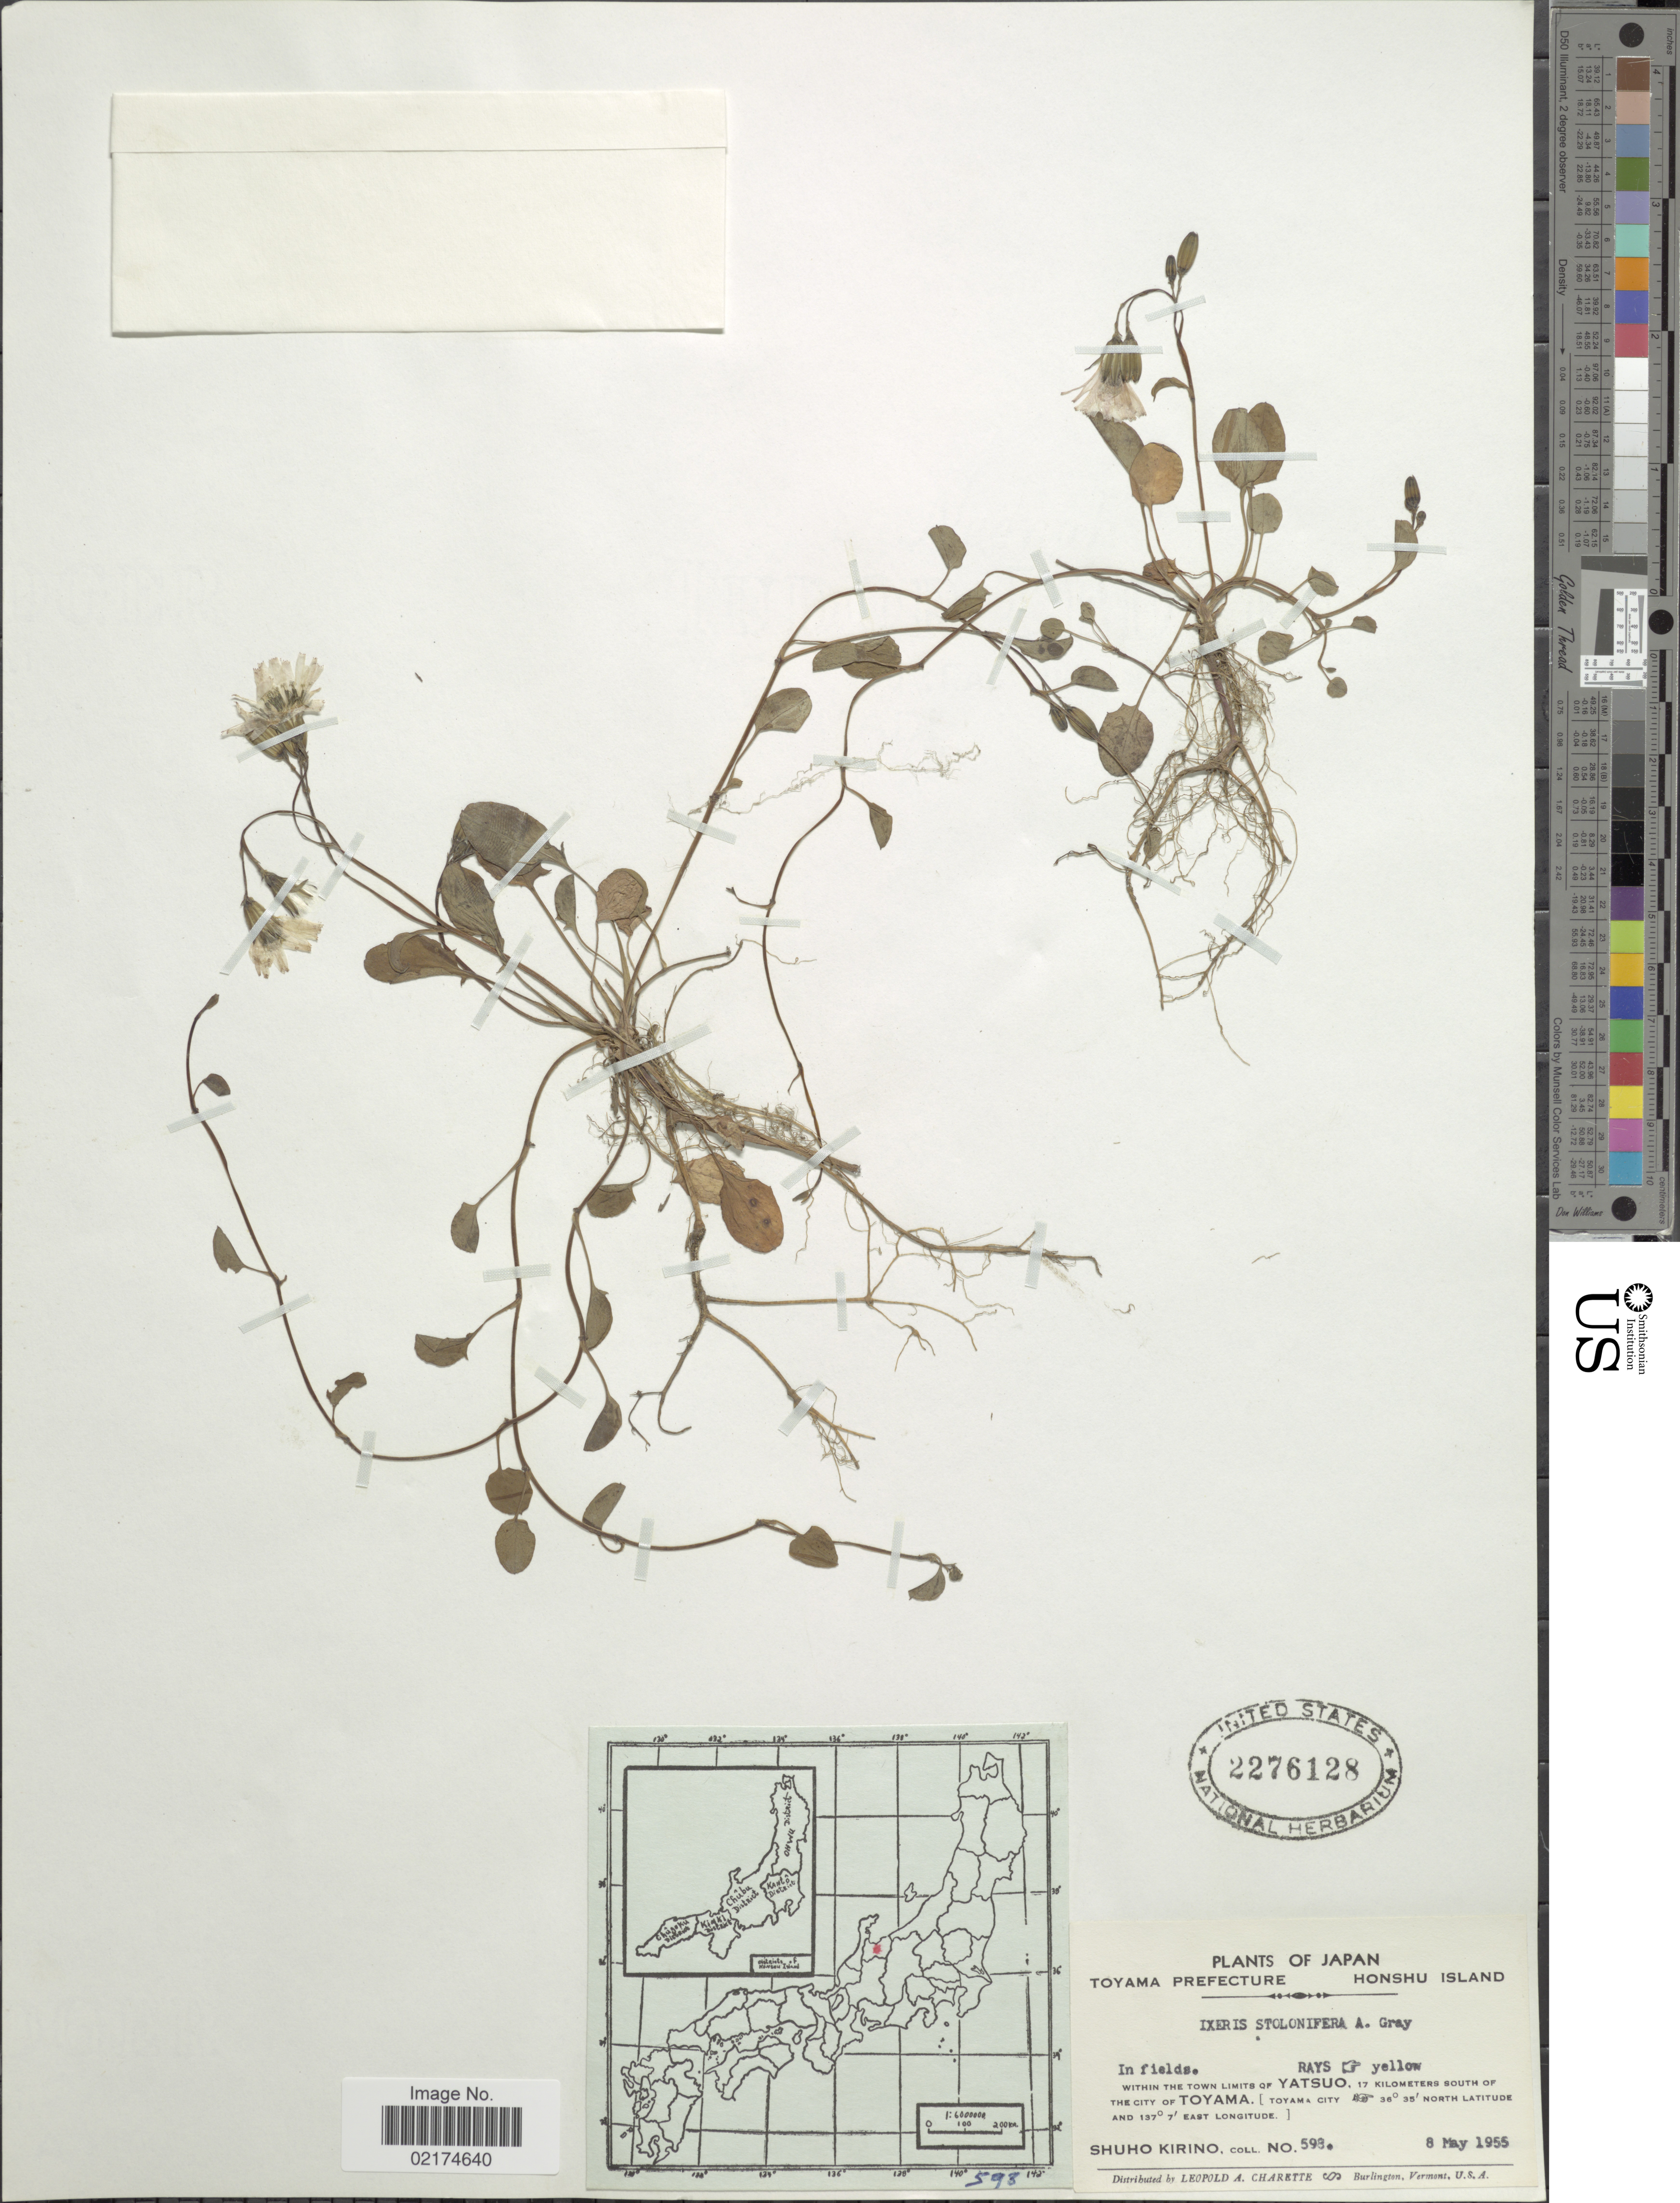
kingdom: Plantae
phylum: Tracheophyta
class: Magnoliopsida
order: Asterales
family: Asteraceae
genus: Ixeris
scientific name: Ixeris stolonifera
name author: A. Gray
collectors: S. Kirino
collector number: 598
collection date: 1955-05-08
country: Japan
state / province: Toyama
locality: Honshu Island, Within the town limits of Yatsuo, 17 kilometers south of the city of Toyama.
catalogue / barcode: US 2276128